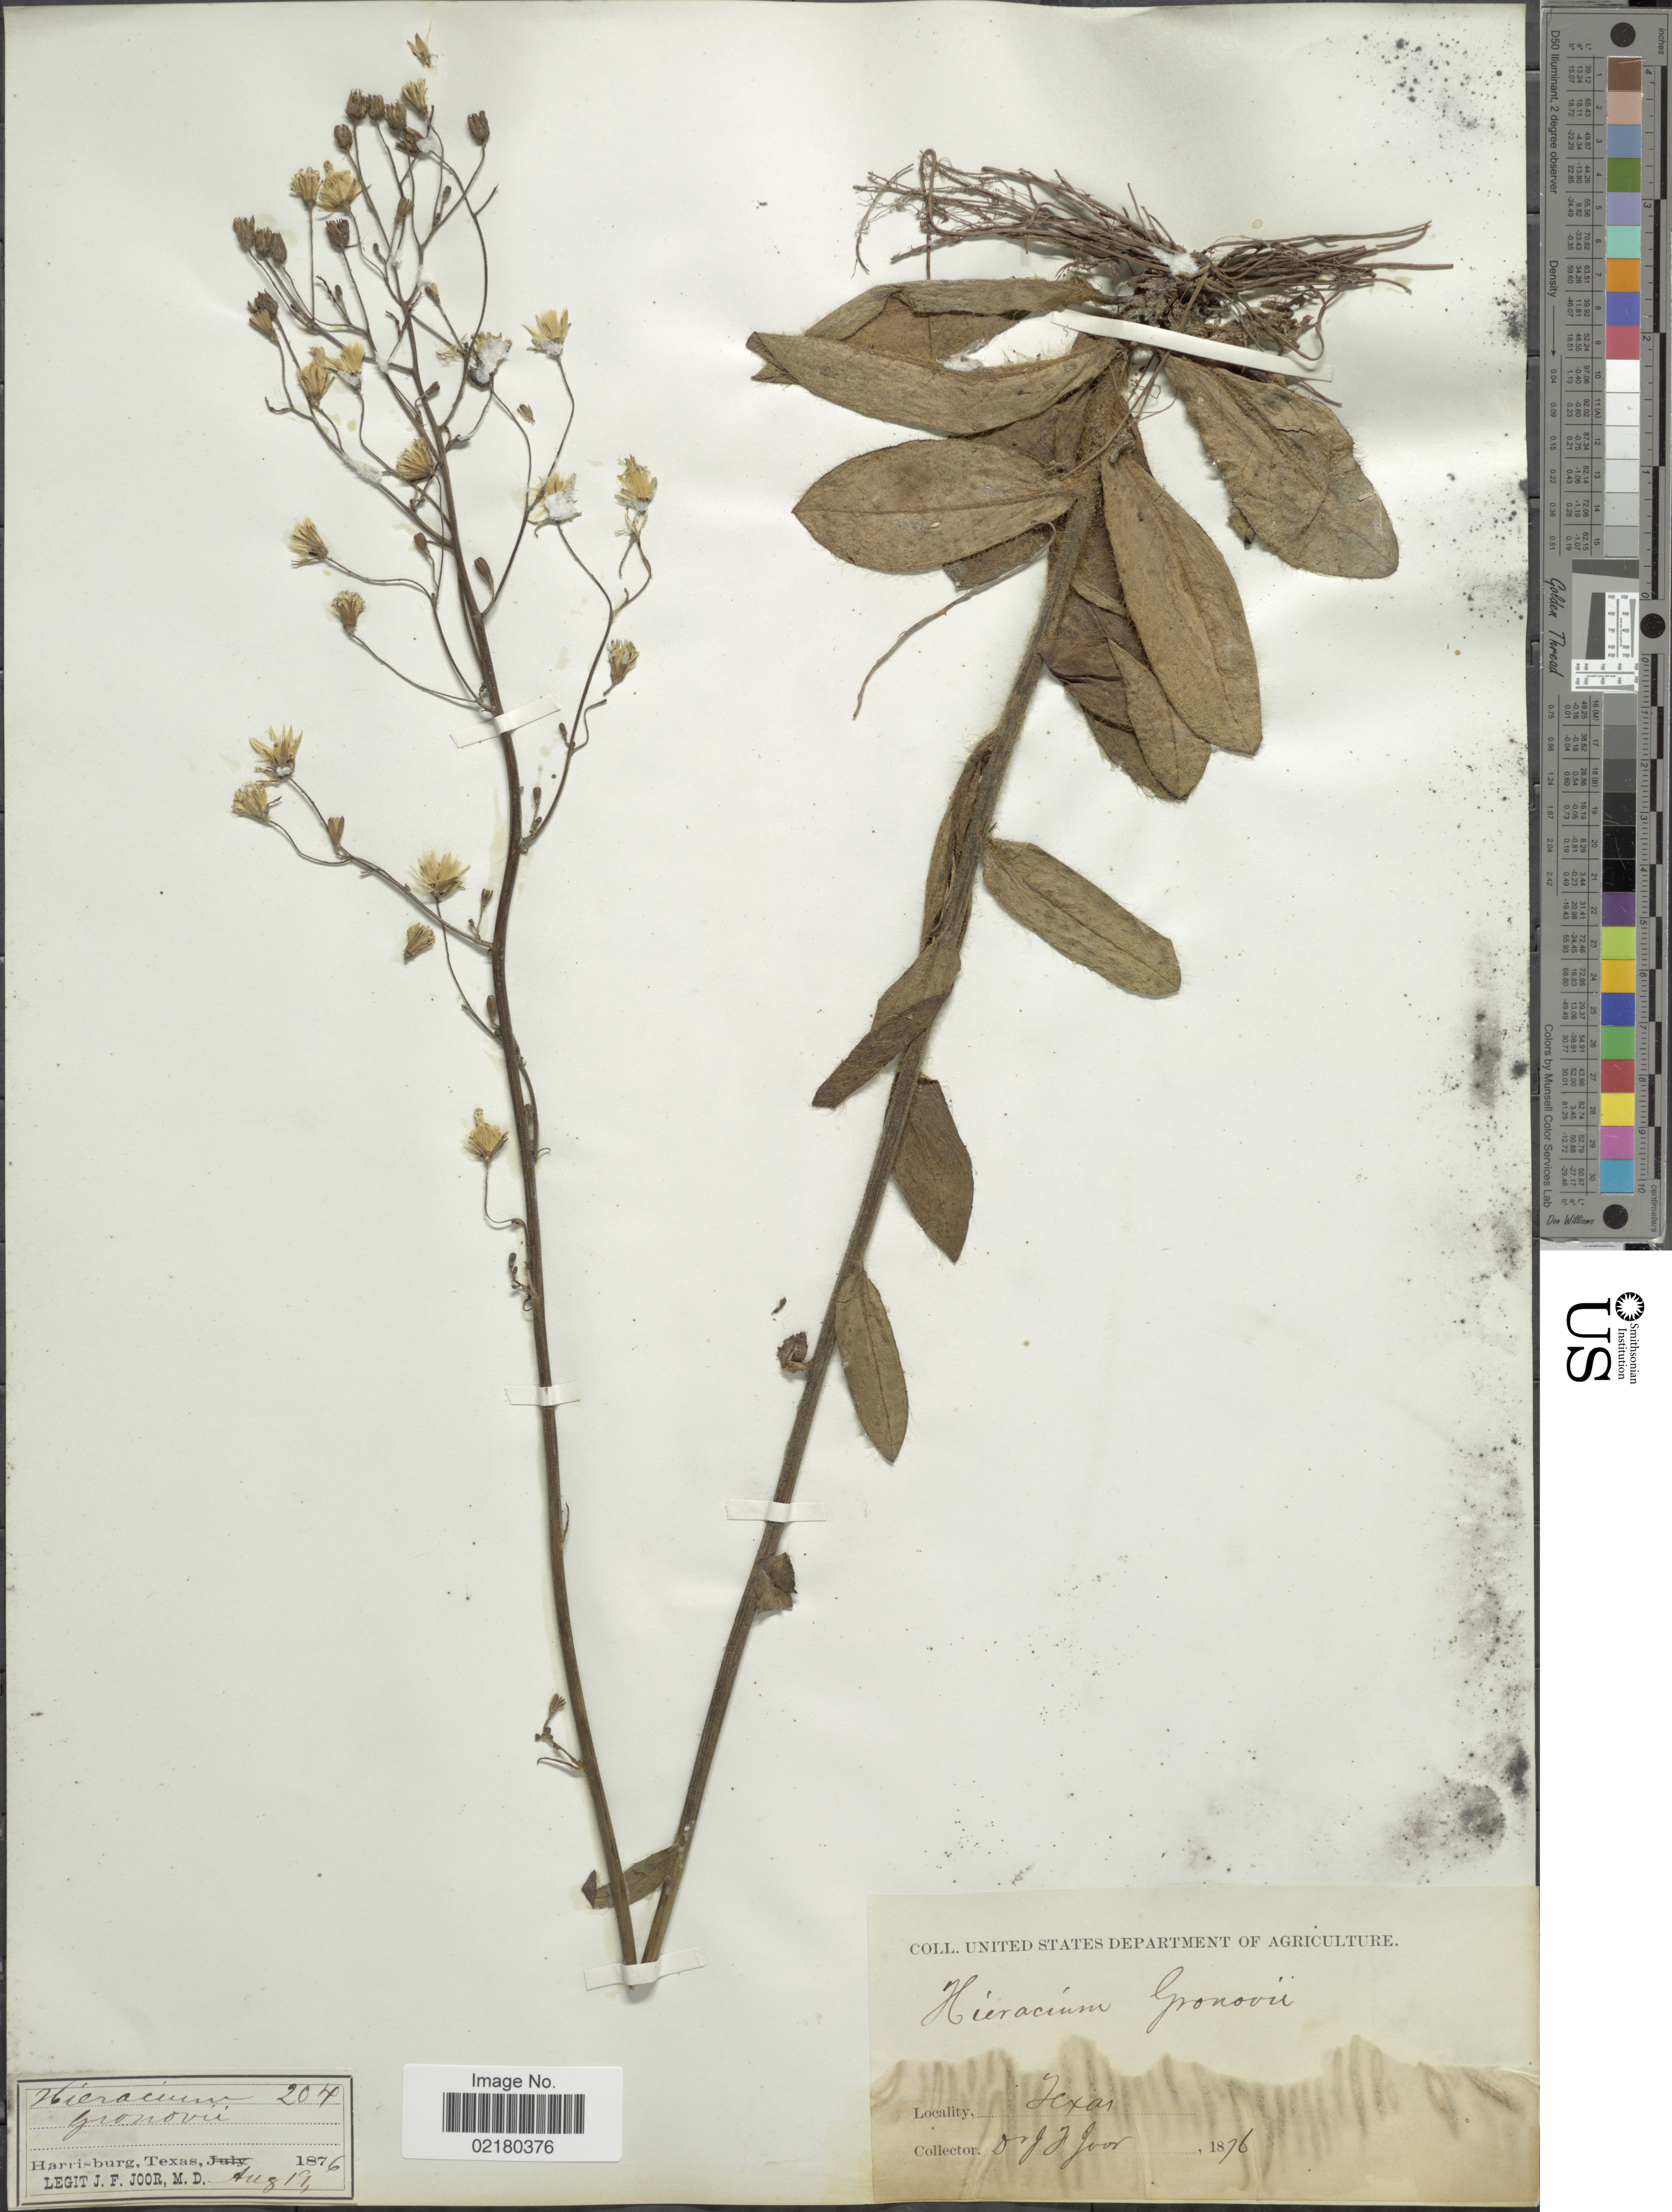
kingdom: Plantae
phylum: Tracheophyta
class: Magnoliopsida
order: Asterales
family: Asteraceae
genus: Hieracium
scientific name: Hieracium gronovii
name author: L.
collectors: J. F. Joor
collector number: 204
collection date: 1876-08-19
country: United States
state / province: Texas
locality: Harrisburg